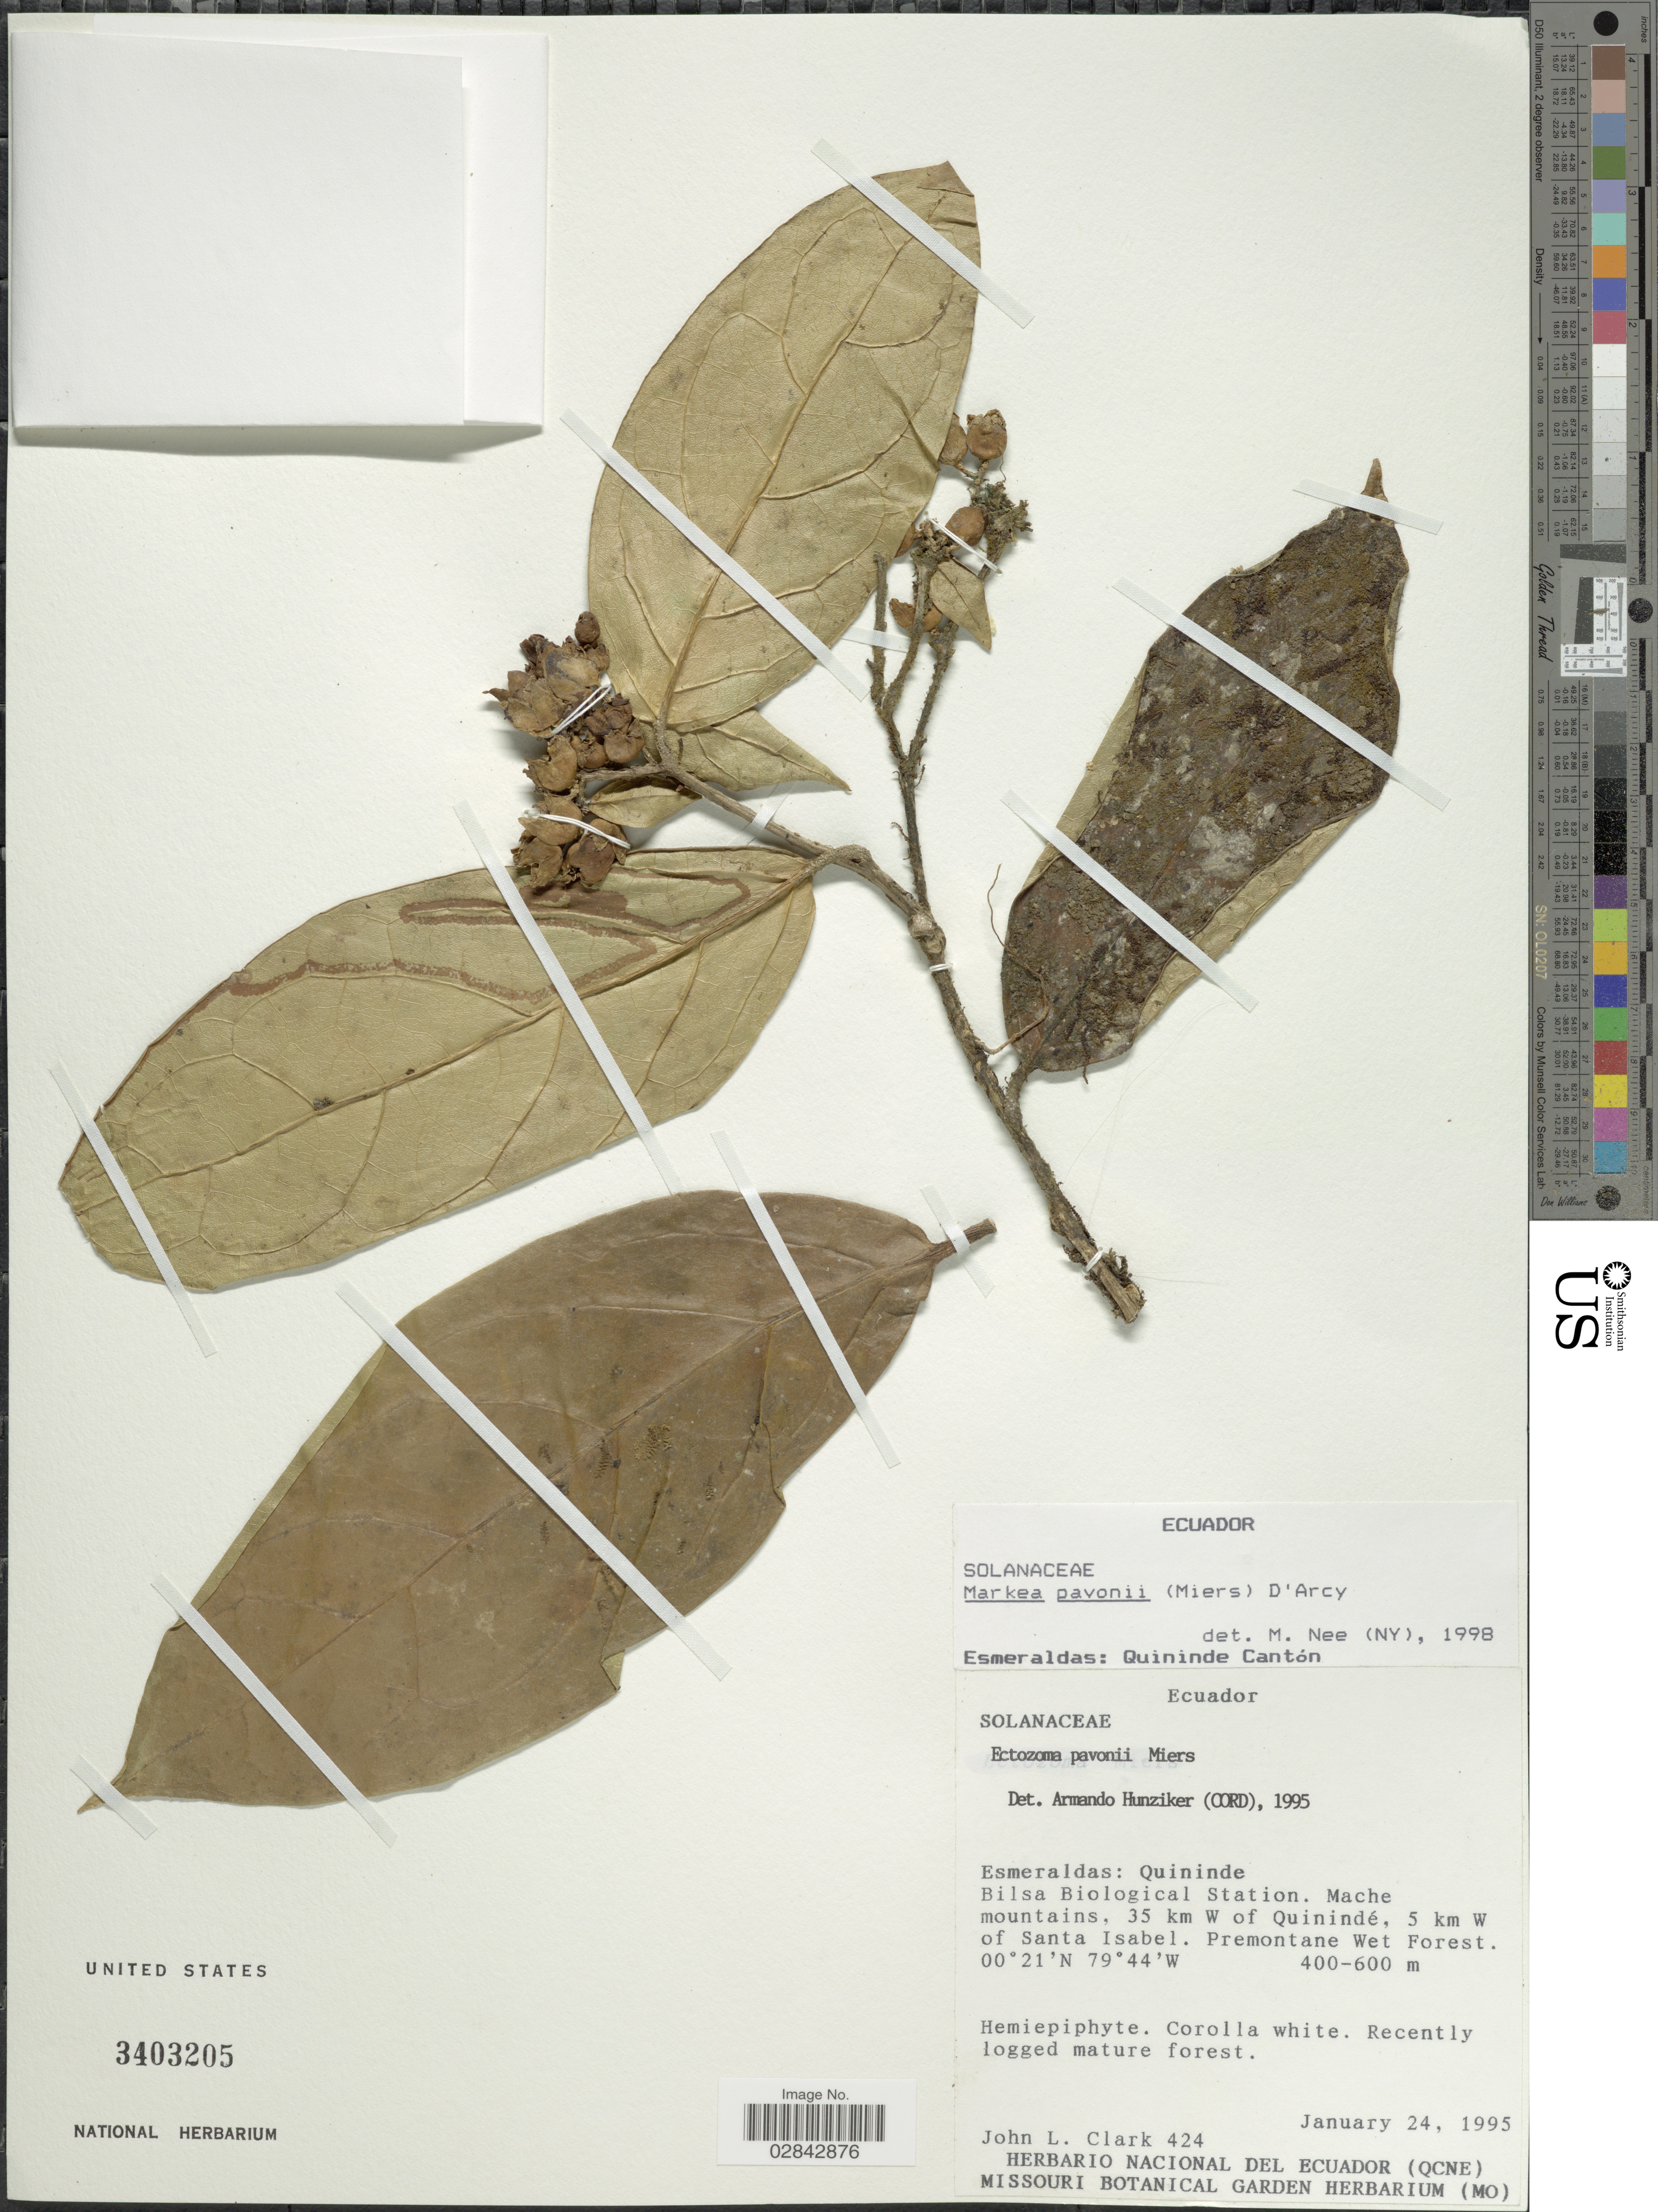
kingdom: Plantae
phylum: Tracheophyta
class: Magnoliopsida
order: Solanales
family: Solanaceae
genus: Markea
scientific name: Markea pavonii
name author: (Miers) D'Arcy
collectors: J. L. Clark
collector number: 424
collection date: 1995-01-24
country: Ecuador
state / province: Esmeraldas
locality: Quininde. Bilsa Biological Station. Mache mountains, 35 km W of Quinindé, 5 km W of Santa Isabel.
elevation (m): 400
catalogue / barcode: US 3403205